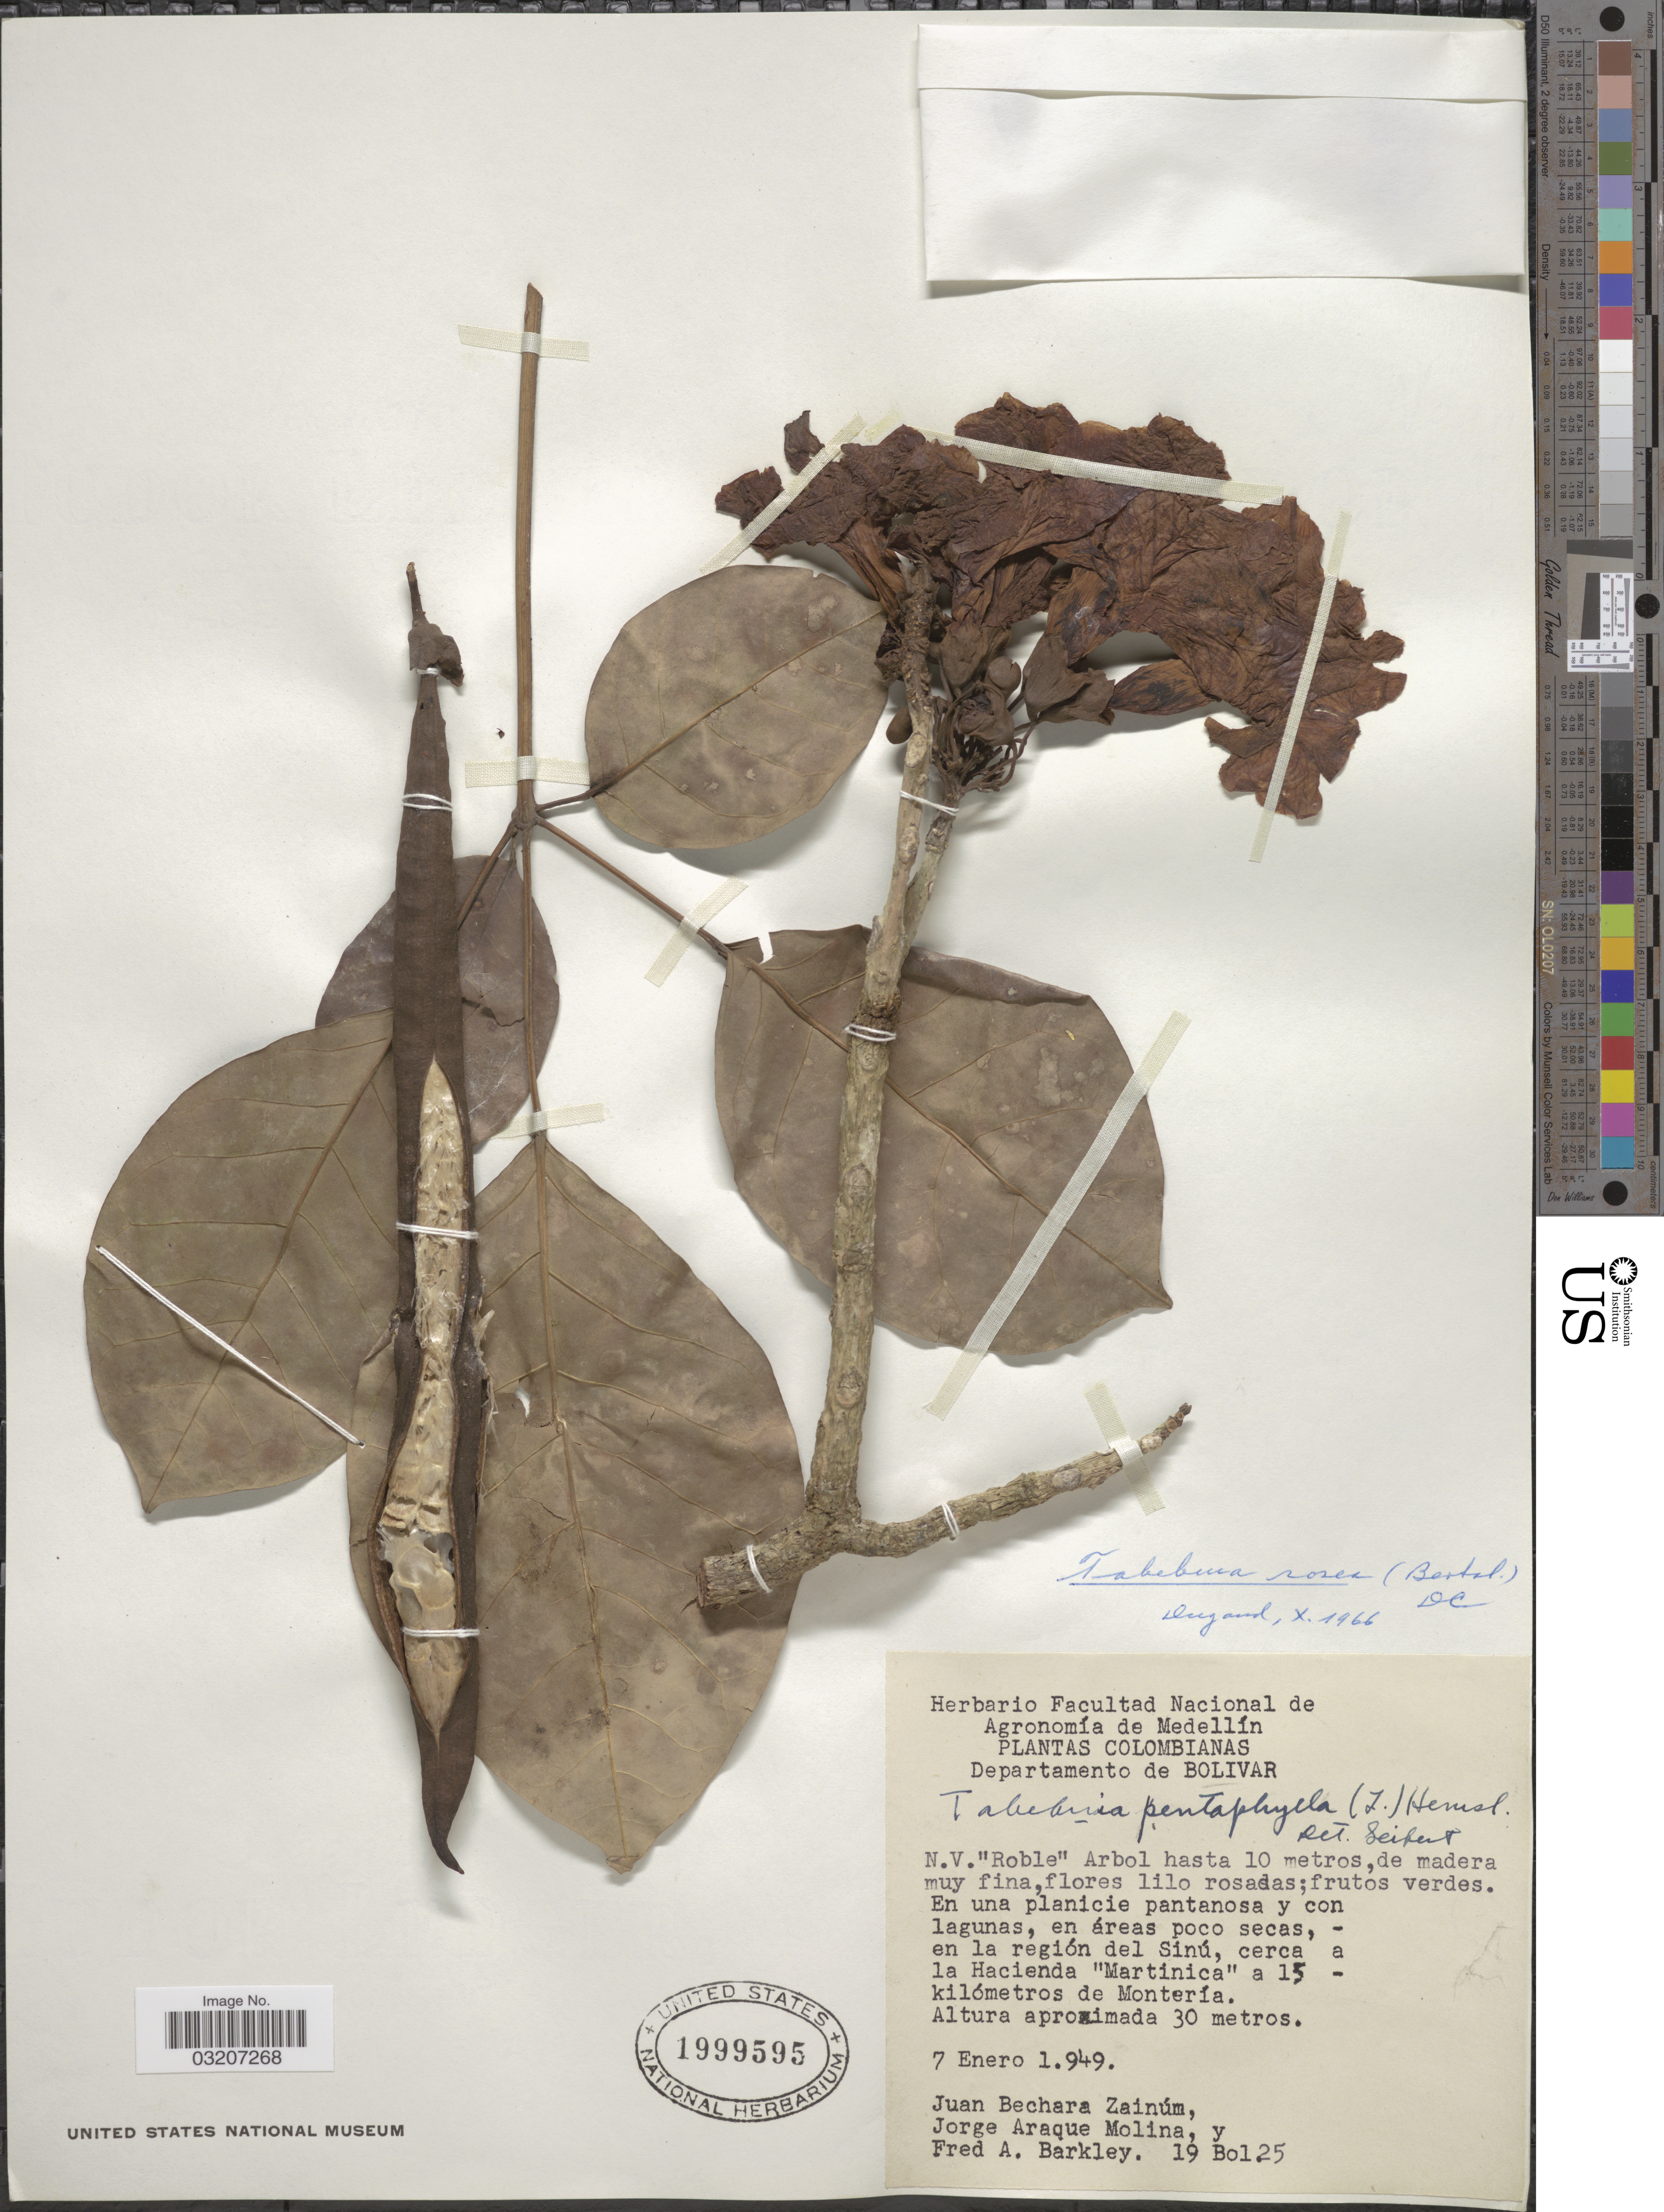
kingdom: Plantae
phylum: Tracheophyta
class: Magnoliopsida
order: Lamiales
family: Bignoniaceae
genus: Tabebuia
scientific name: Tabebuia rosea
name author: (Bertol.) DC.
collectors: J. Zainúm, J. Araque Molina & F. A. Barkley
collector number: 19Bol25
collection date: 1949-01-07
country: Colombia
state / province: Bolívar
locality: Departamento de Bolivar, en la región del Sinú, cerca a la Hacienda "Martinica" a 15 kilómetros de Montería.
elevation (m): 30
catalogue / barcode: US 1999595